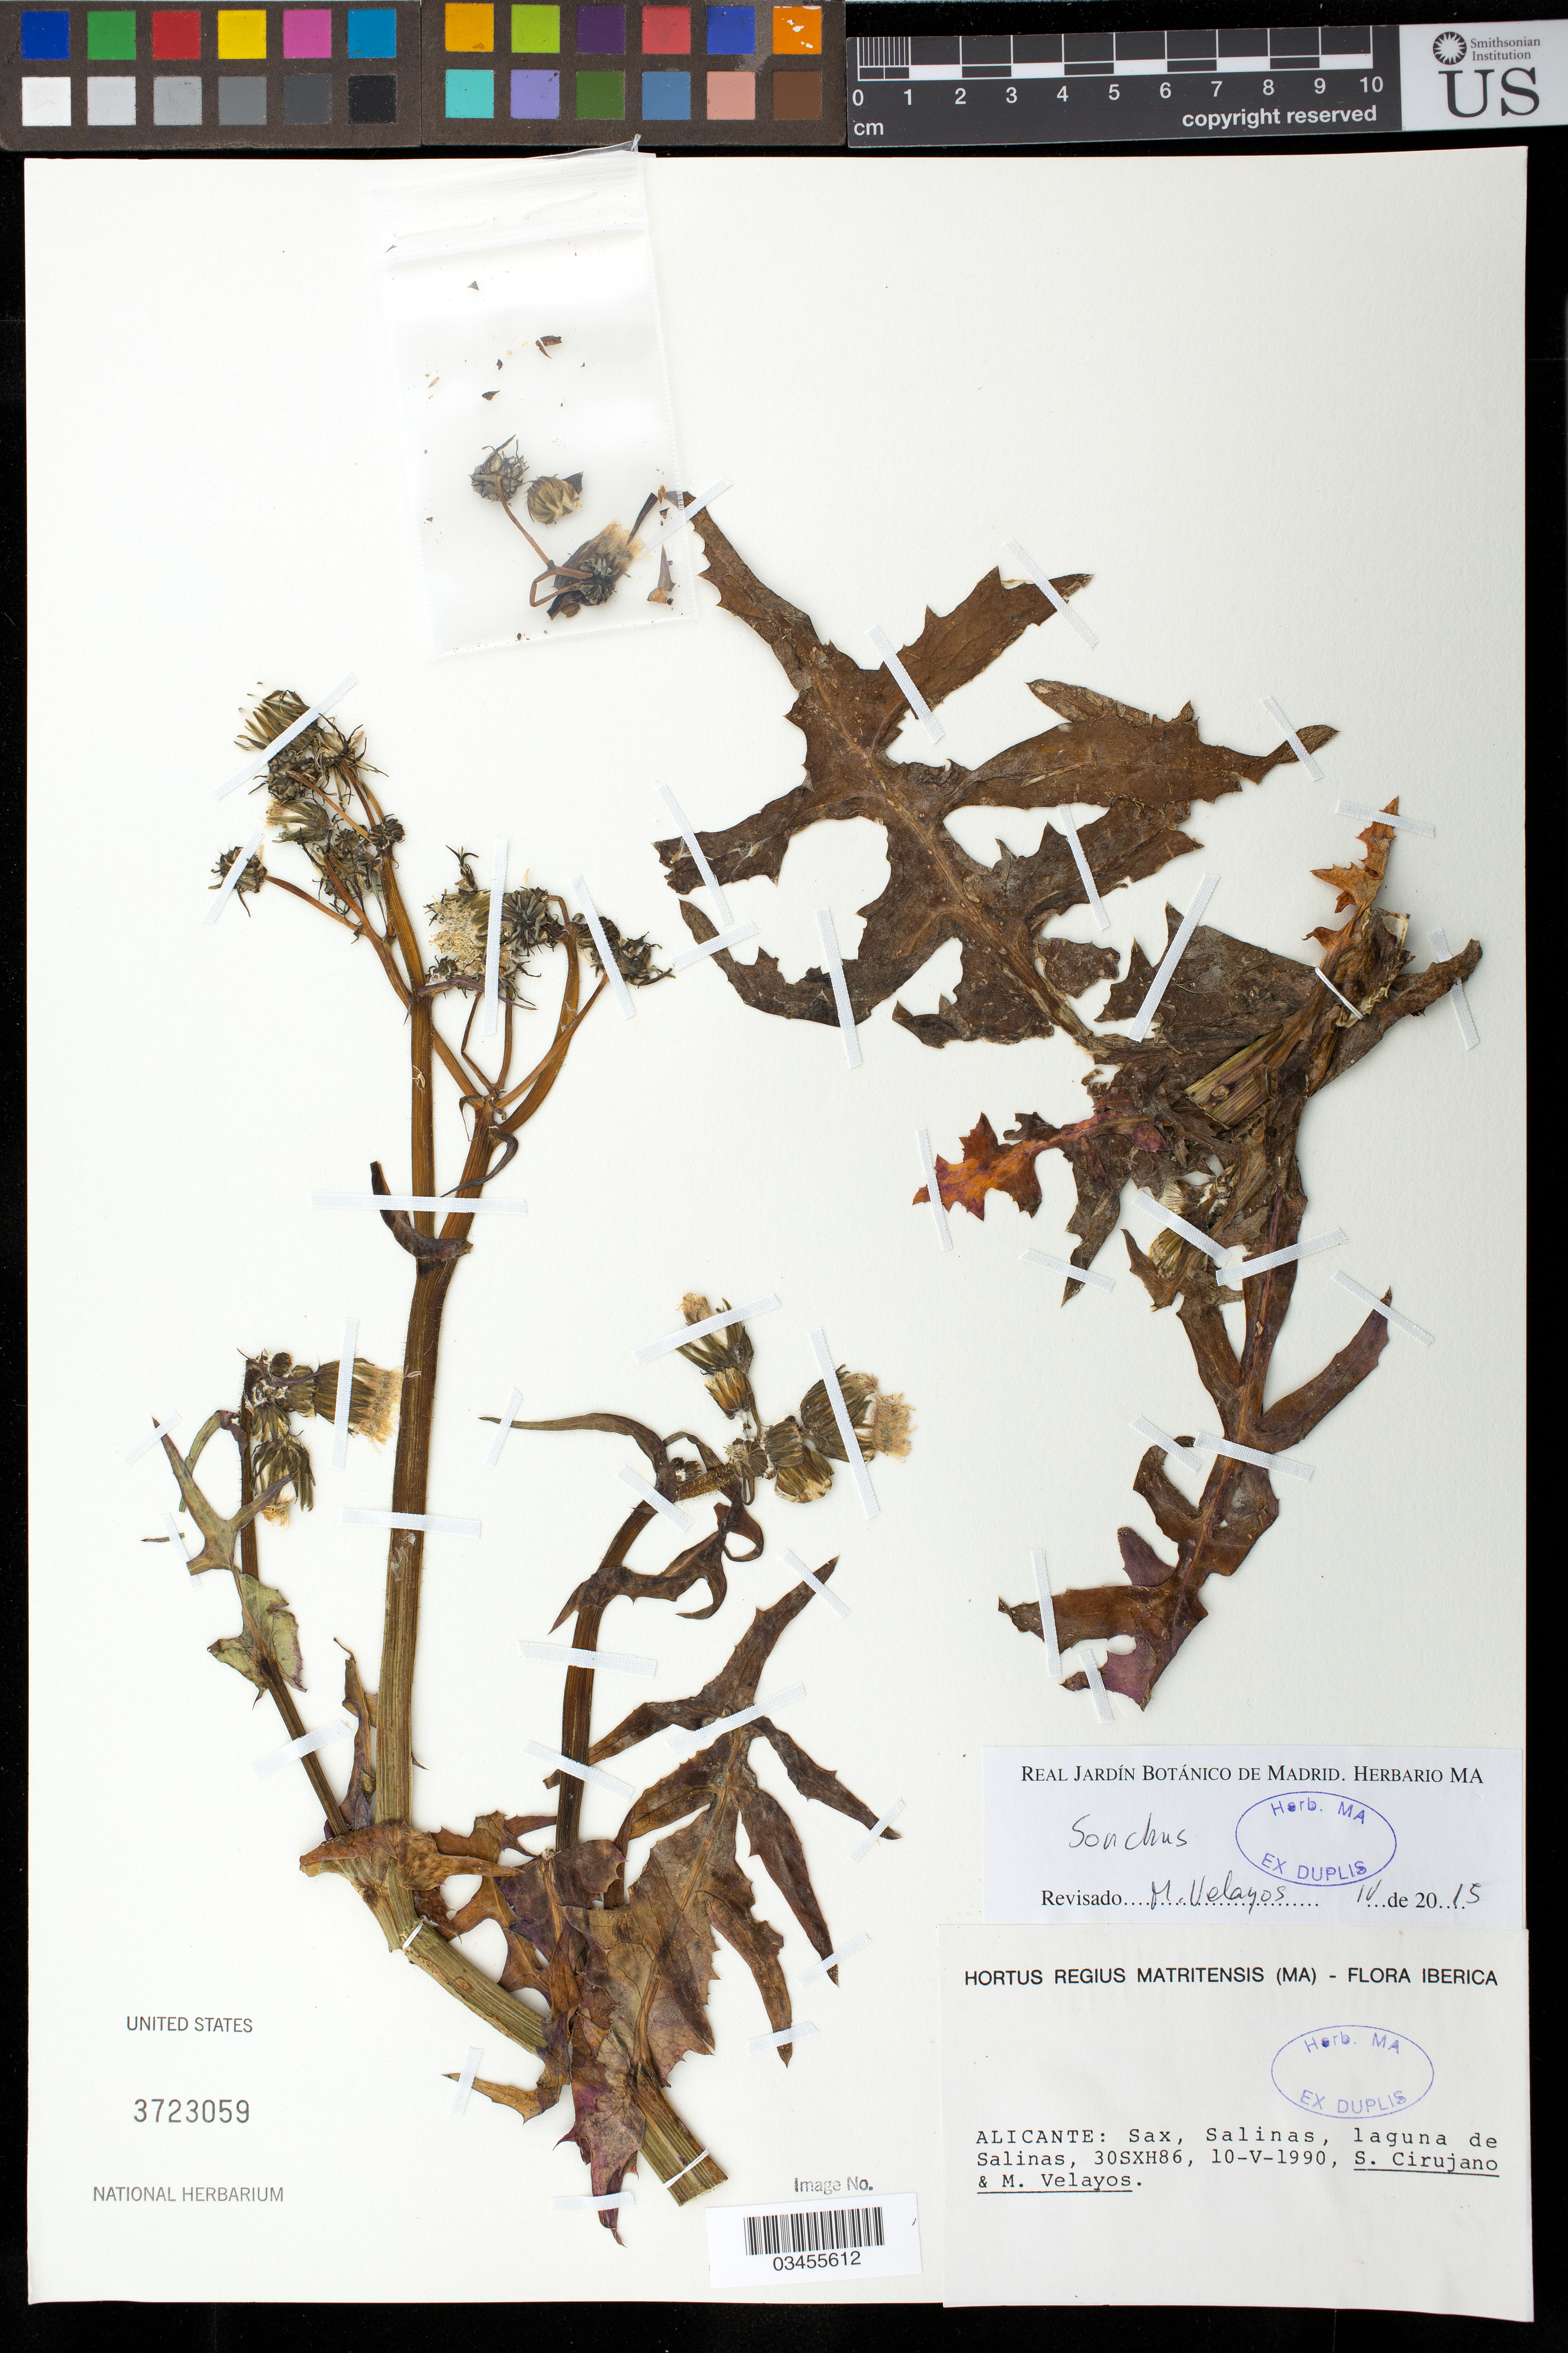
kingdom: Plantae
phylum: Tracheophyta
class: Magnoliopsida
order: Asterales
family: Asteraceae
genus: Sonchus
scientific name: Sonchus sp.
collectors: S. Cirujano & M. Velayos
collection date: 1990-05-10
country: Spain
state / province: Valenciana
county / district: Alicante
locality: Sax, Salinas, laguna de Salinas, 30SXH86.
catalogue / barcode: US 3723059